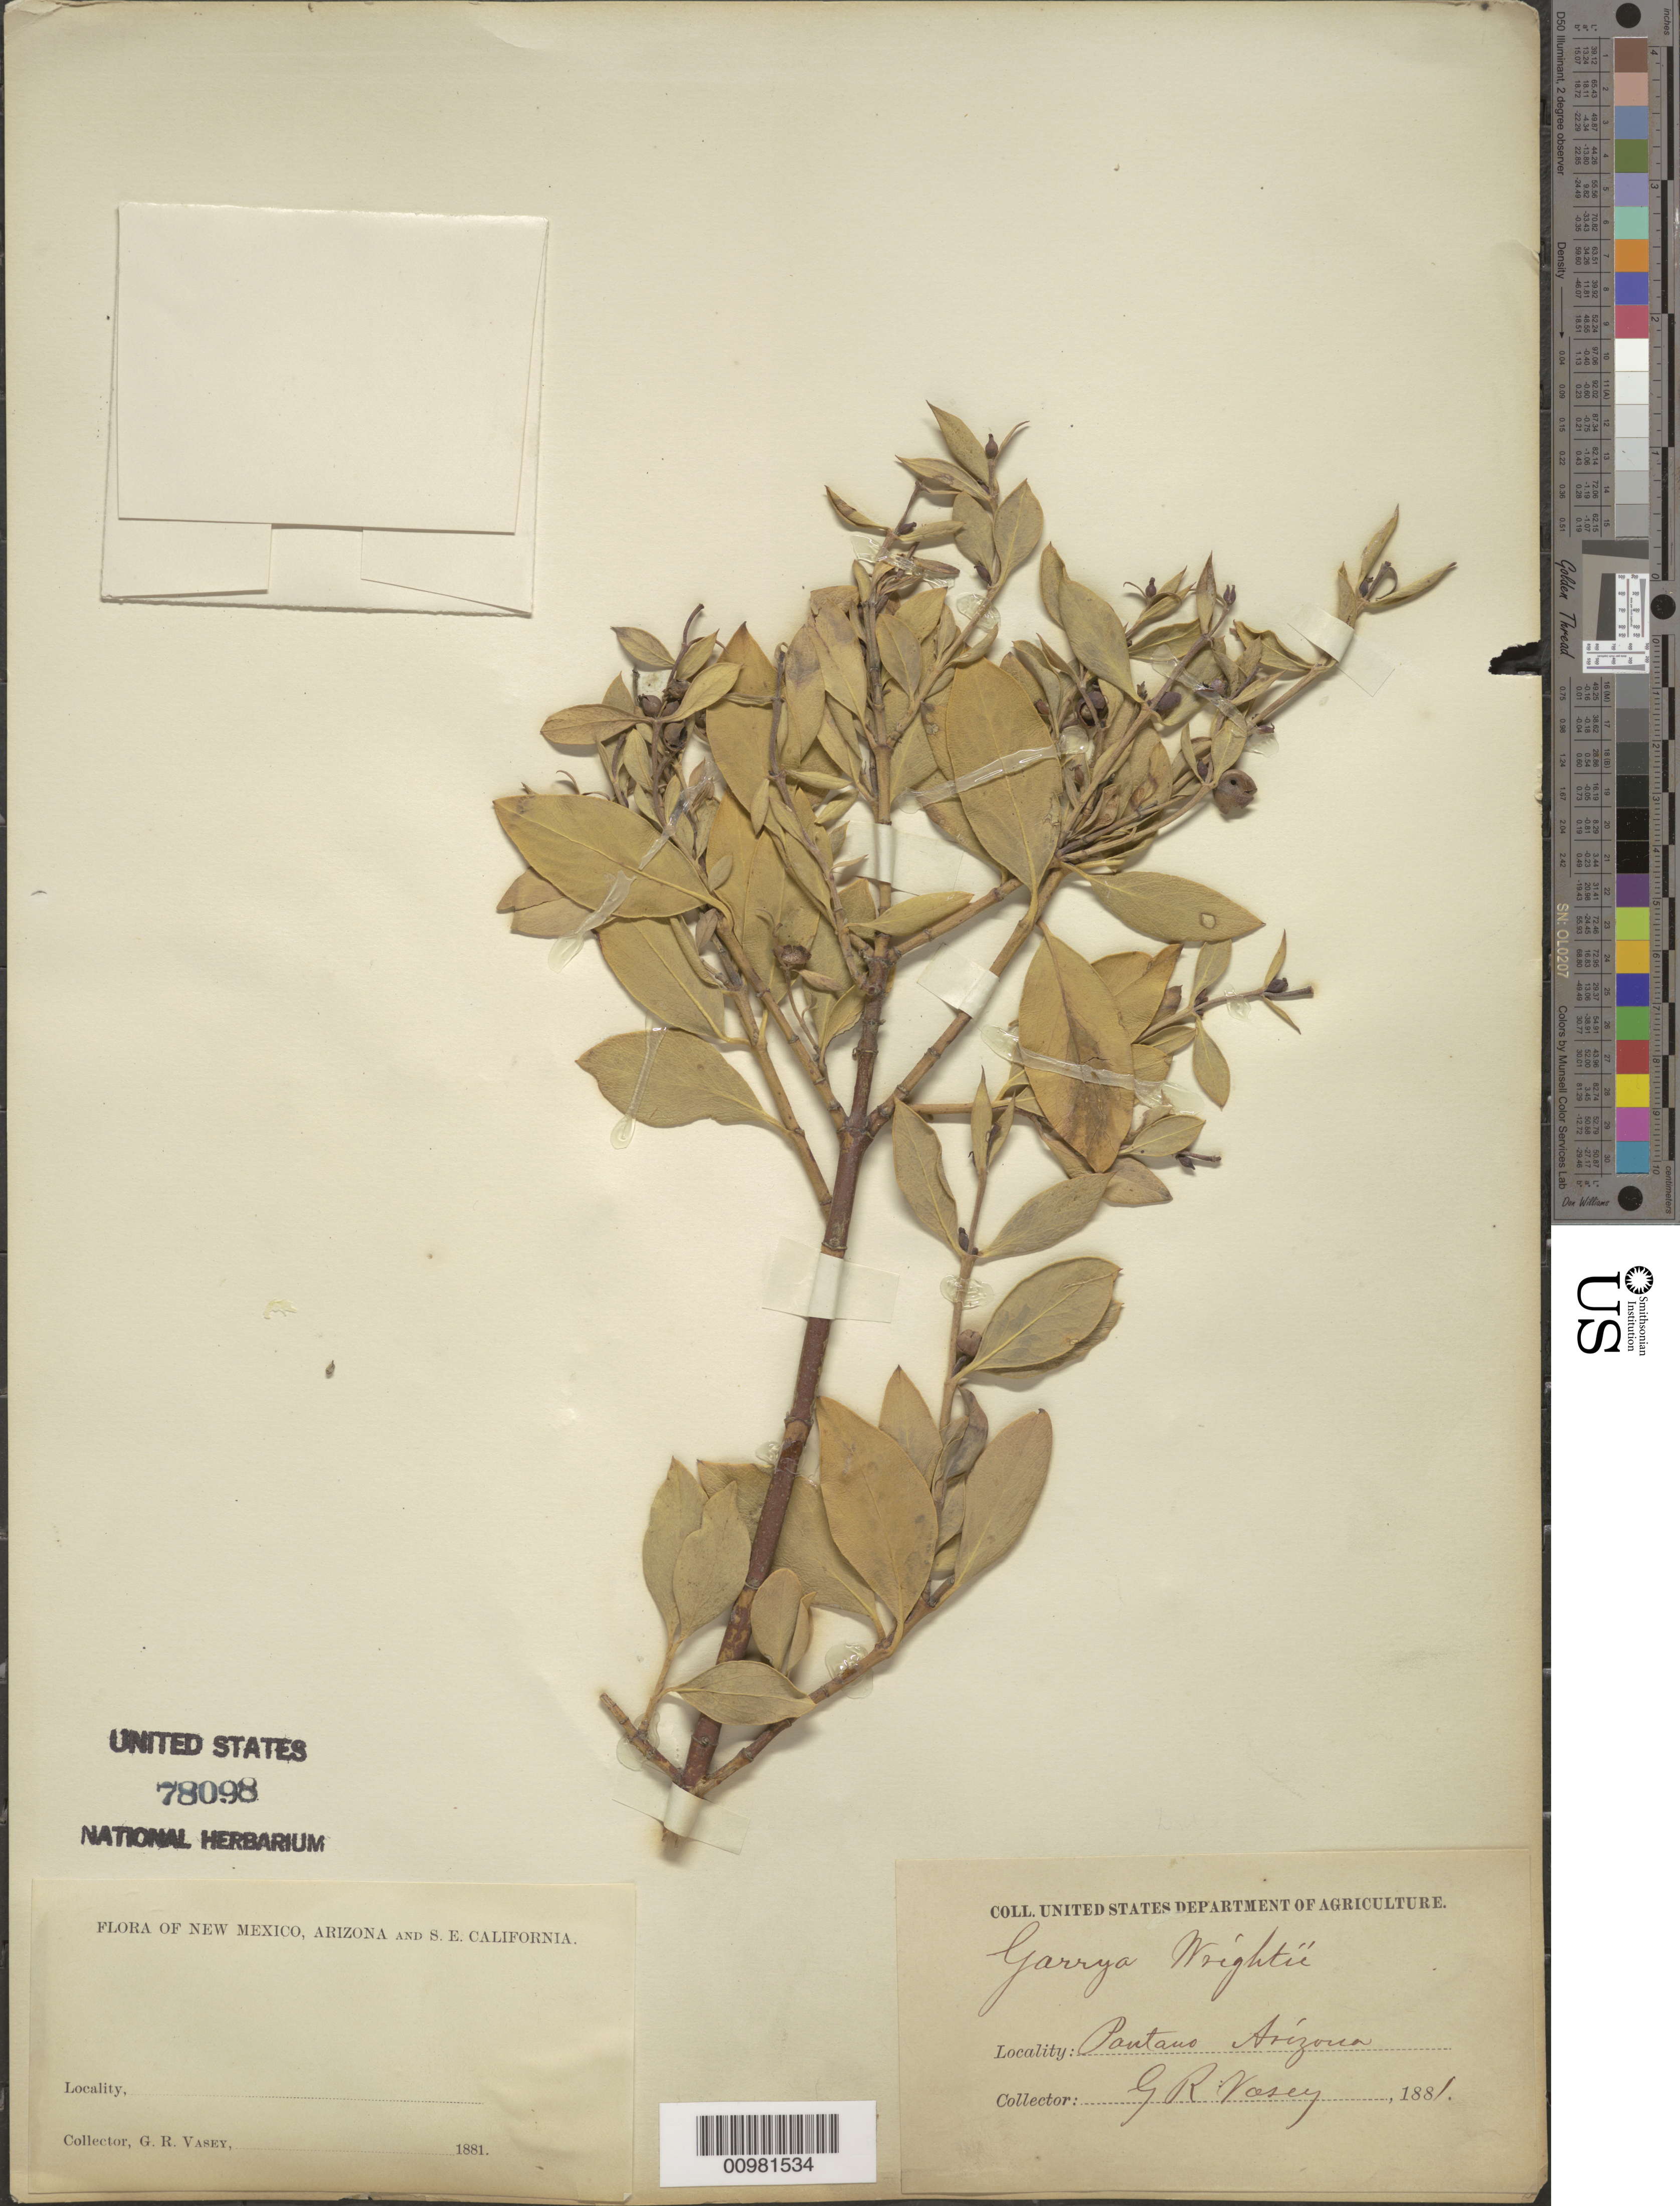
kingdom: Plantae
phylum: Tracheophyta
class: Magnoliopsida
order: Garryales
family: Garryaceae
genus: Garrya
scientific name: Garrya wrightii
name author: Torr.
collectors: G. Vasey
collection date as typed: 1881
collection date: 1881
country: United States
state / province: Arizona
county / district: Pima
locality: Pantano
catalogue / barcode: US 78098